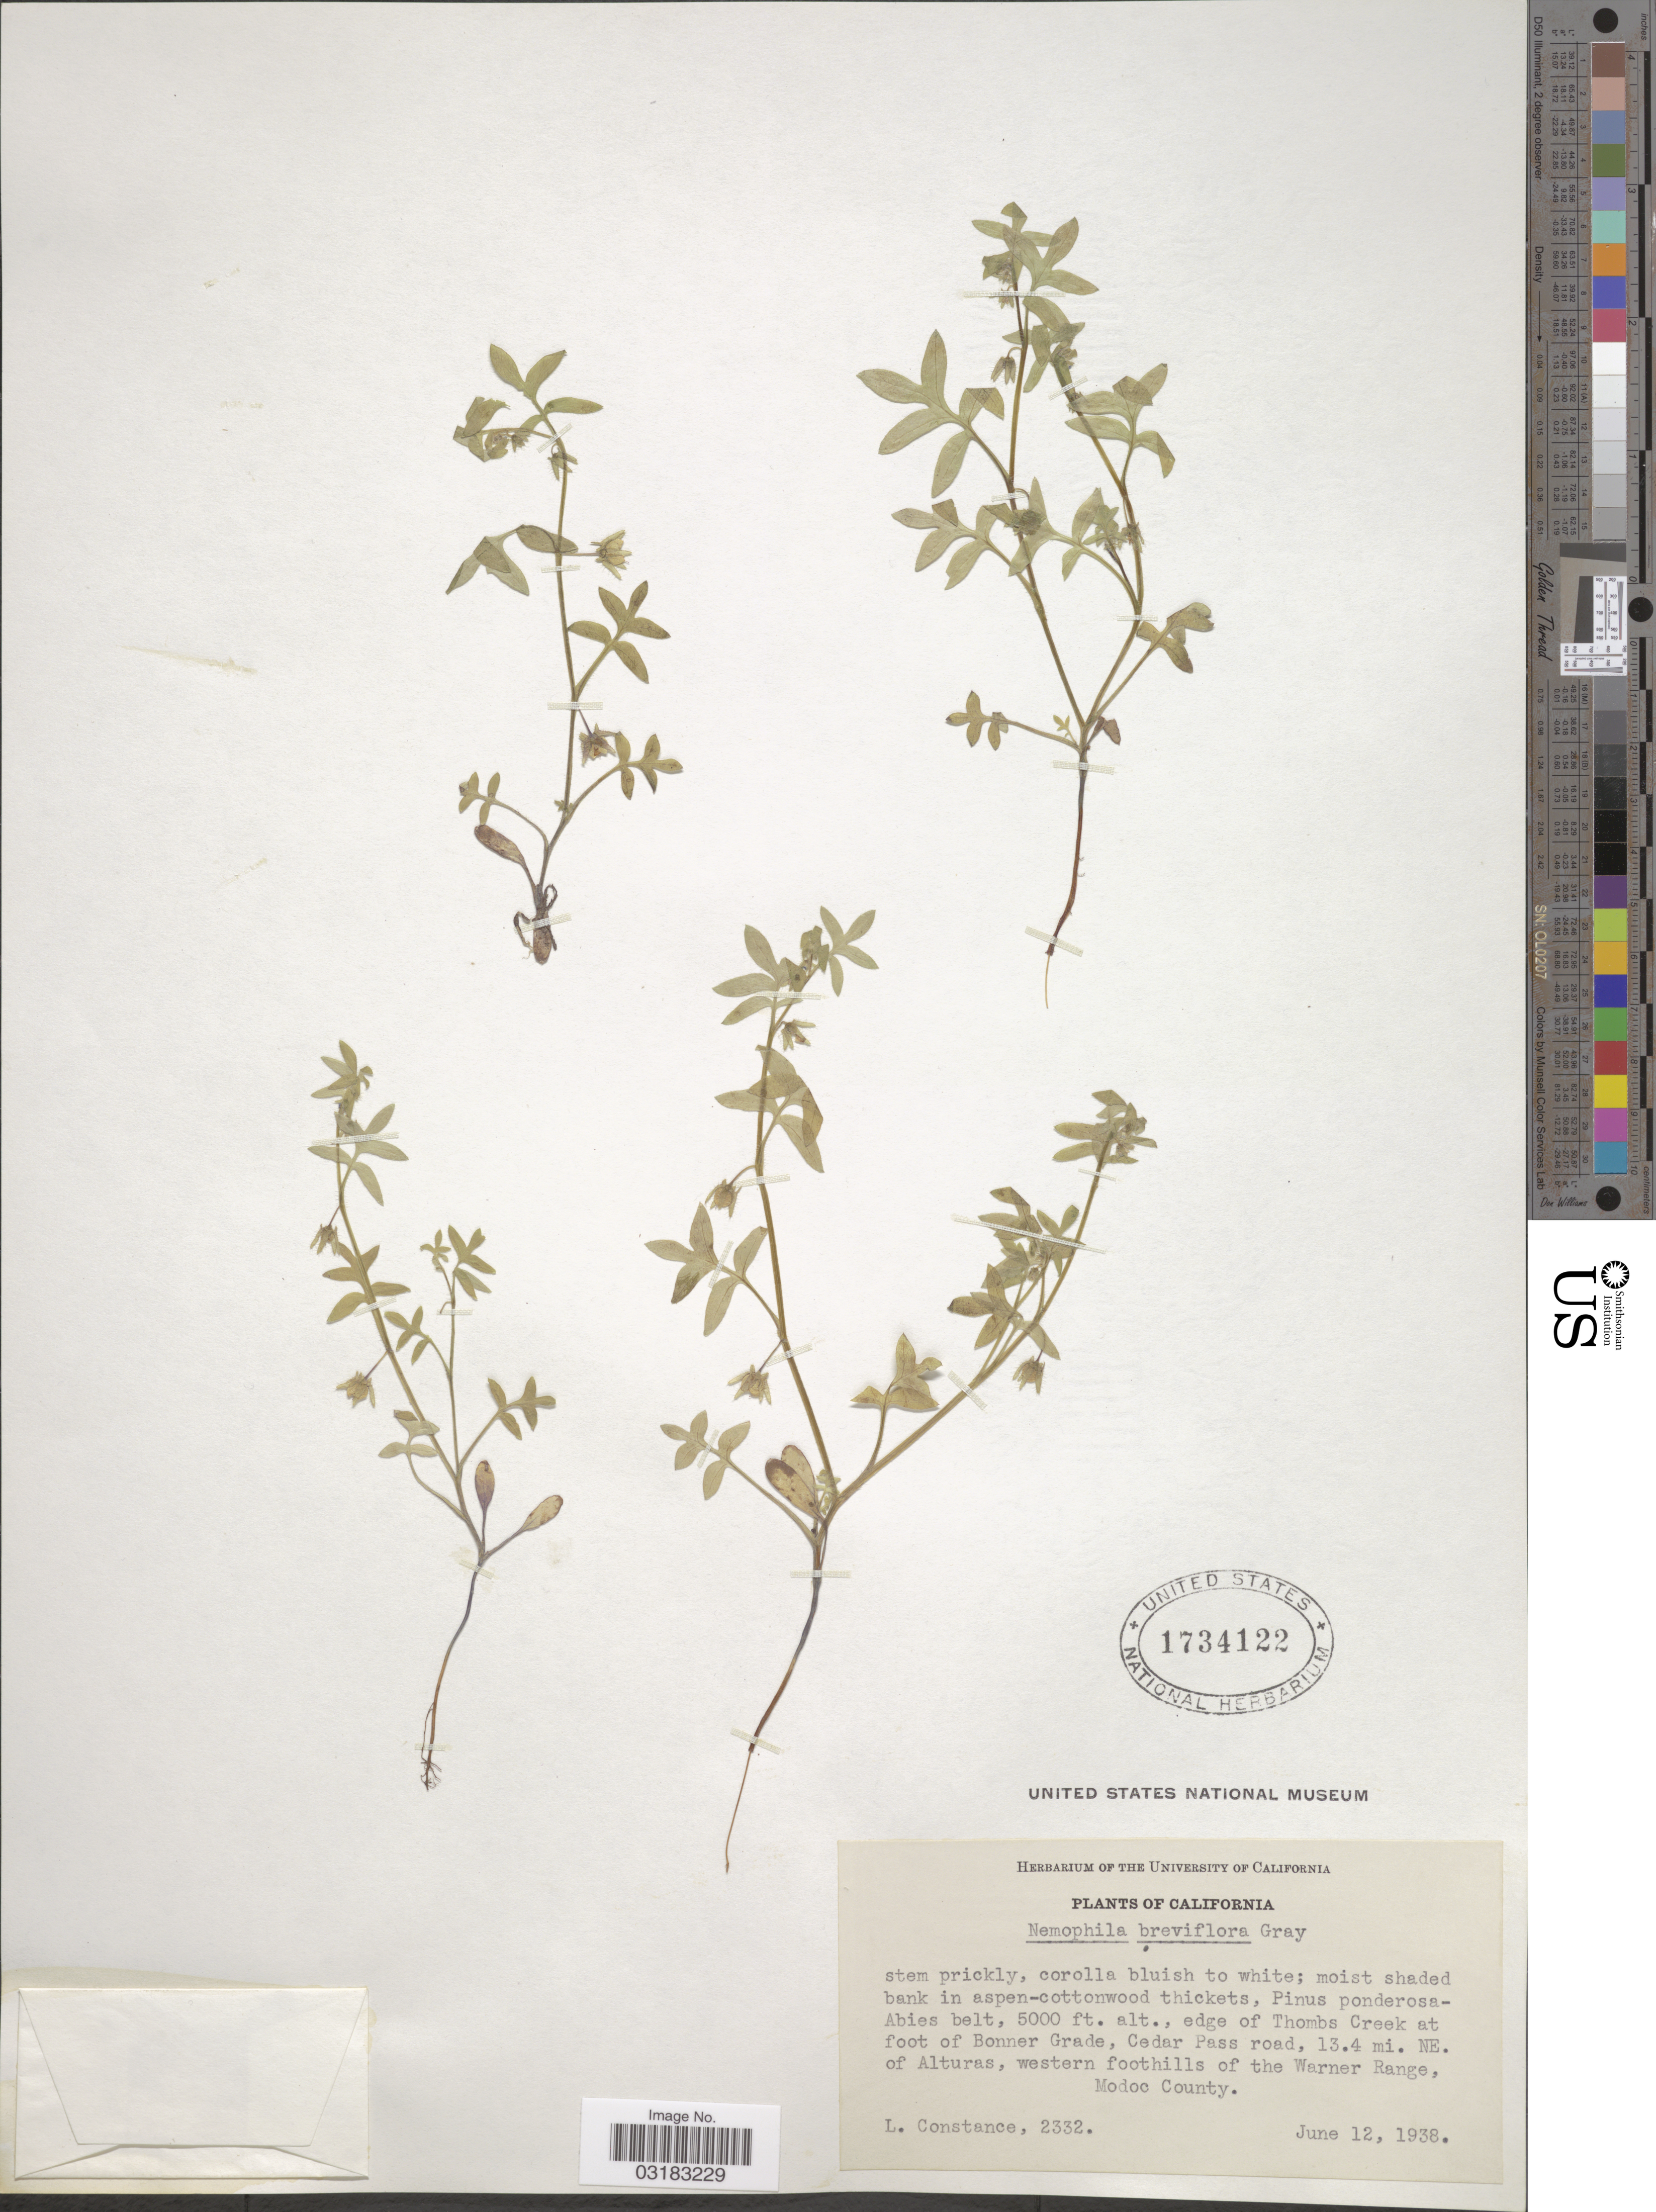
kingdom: Plantae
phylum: Tracheophyta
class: Magnoliopsida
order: Boraginales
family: Hydrophyllaceae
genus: Nemophila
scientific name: Nemophila breviflora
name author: A. Gray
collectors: L. Constance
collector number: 2332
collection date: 1938-06-12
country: United States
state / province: California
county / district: Modoc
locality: Edge of Thombs Creek at foot of Bonner Grade, Cedar Pass road, 13.4 mi. NE. of Alturas, western foothills of the Warner Range, Modoc County.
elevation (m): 1524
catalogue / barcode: US 1734122